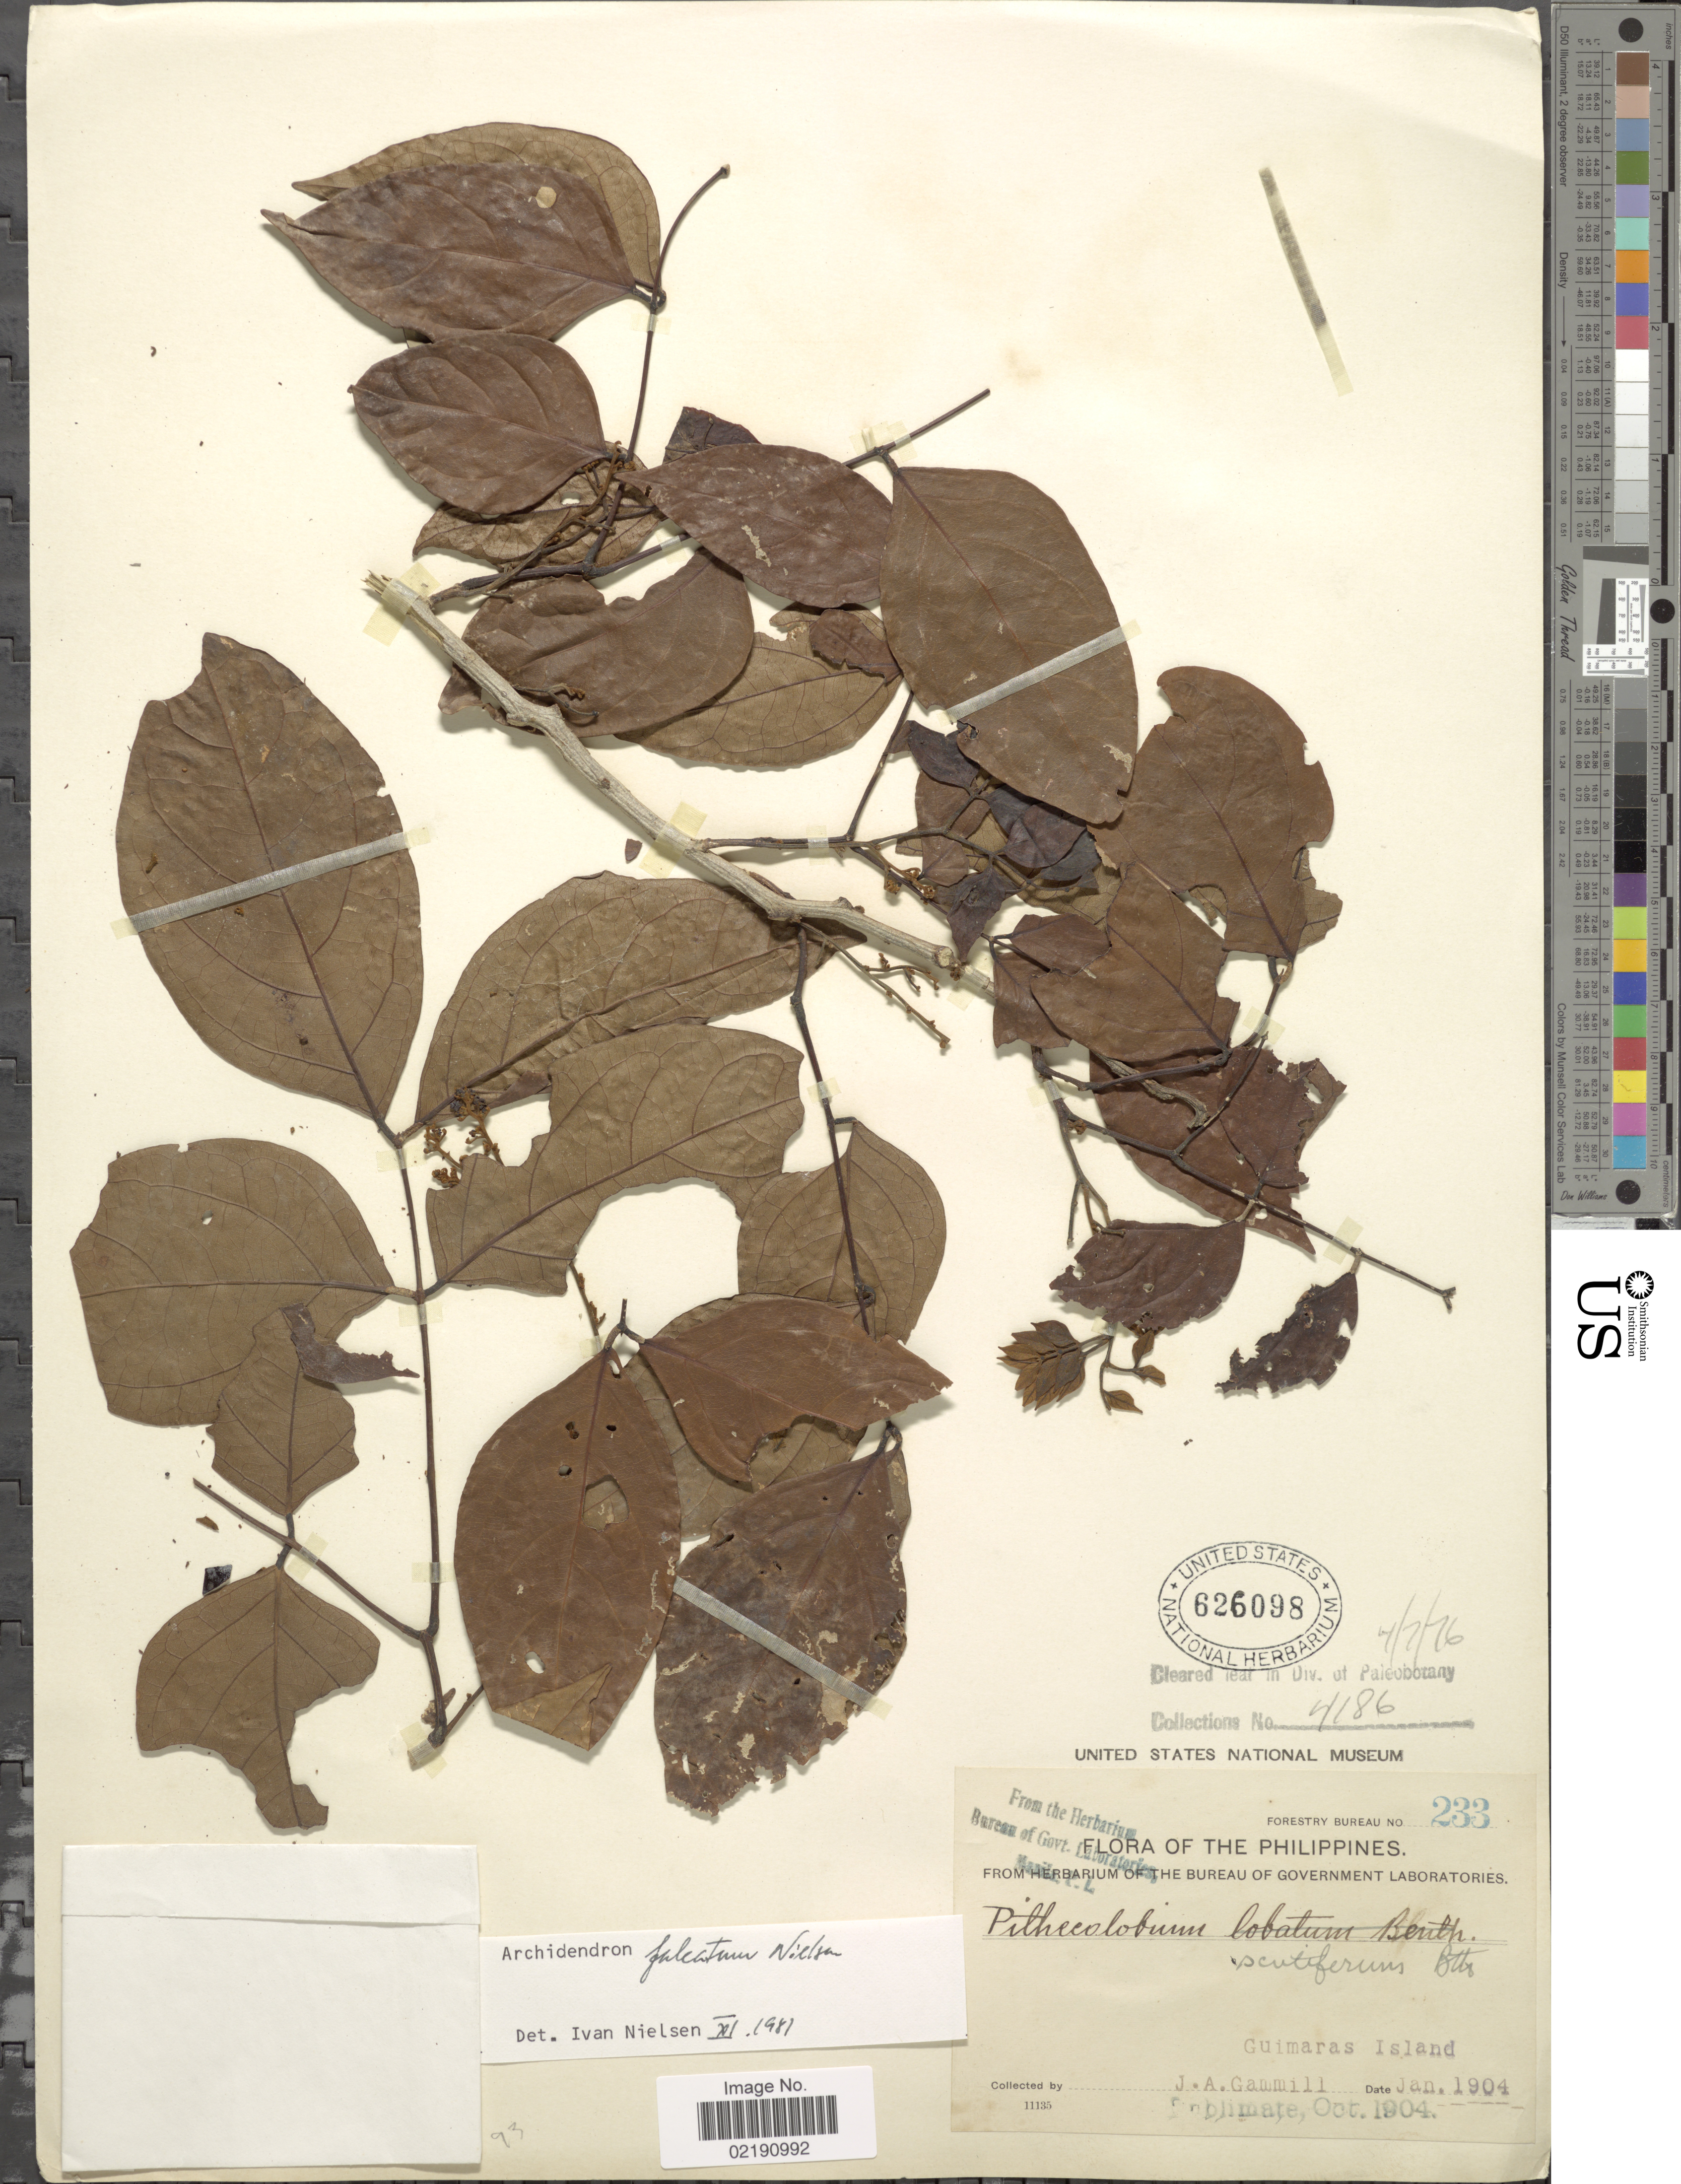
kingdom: Plantae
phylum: Tracheophyta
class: Magnoliopsida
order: Fabales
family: Fabaceae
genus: Archidendron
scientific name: Archidendron falcatum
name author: I.C. Nielsen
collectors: J. Gammill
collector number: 233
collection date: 1904-01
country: Philippines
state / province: Western Visayas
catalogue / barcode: US 626098